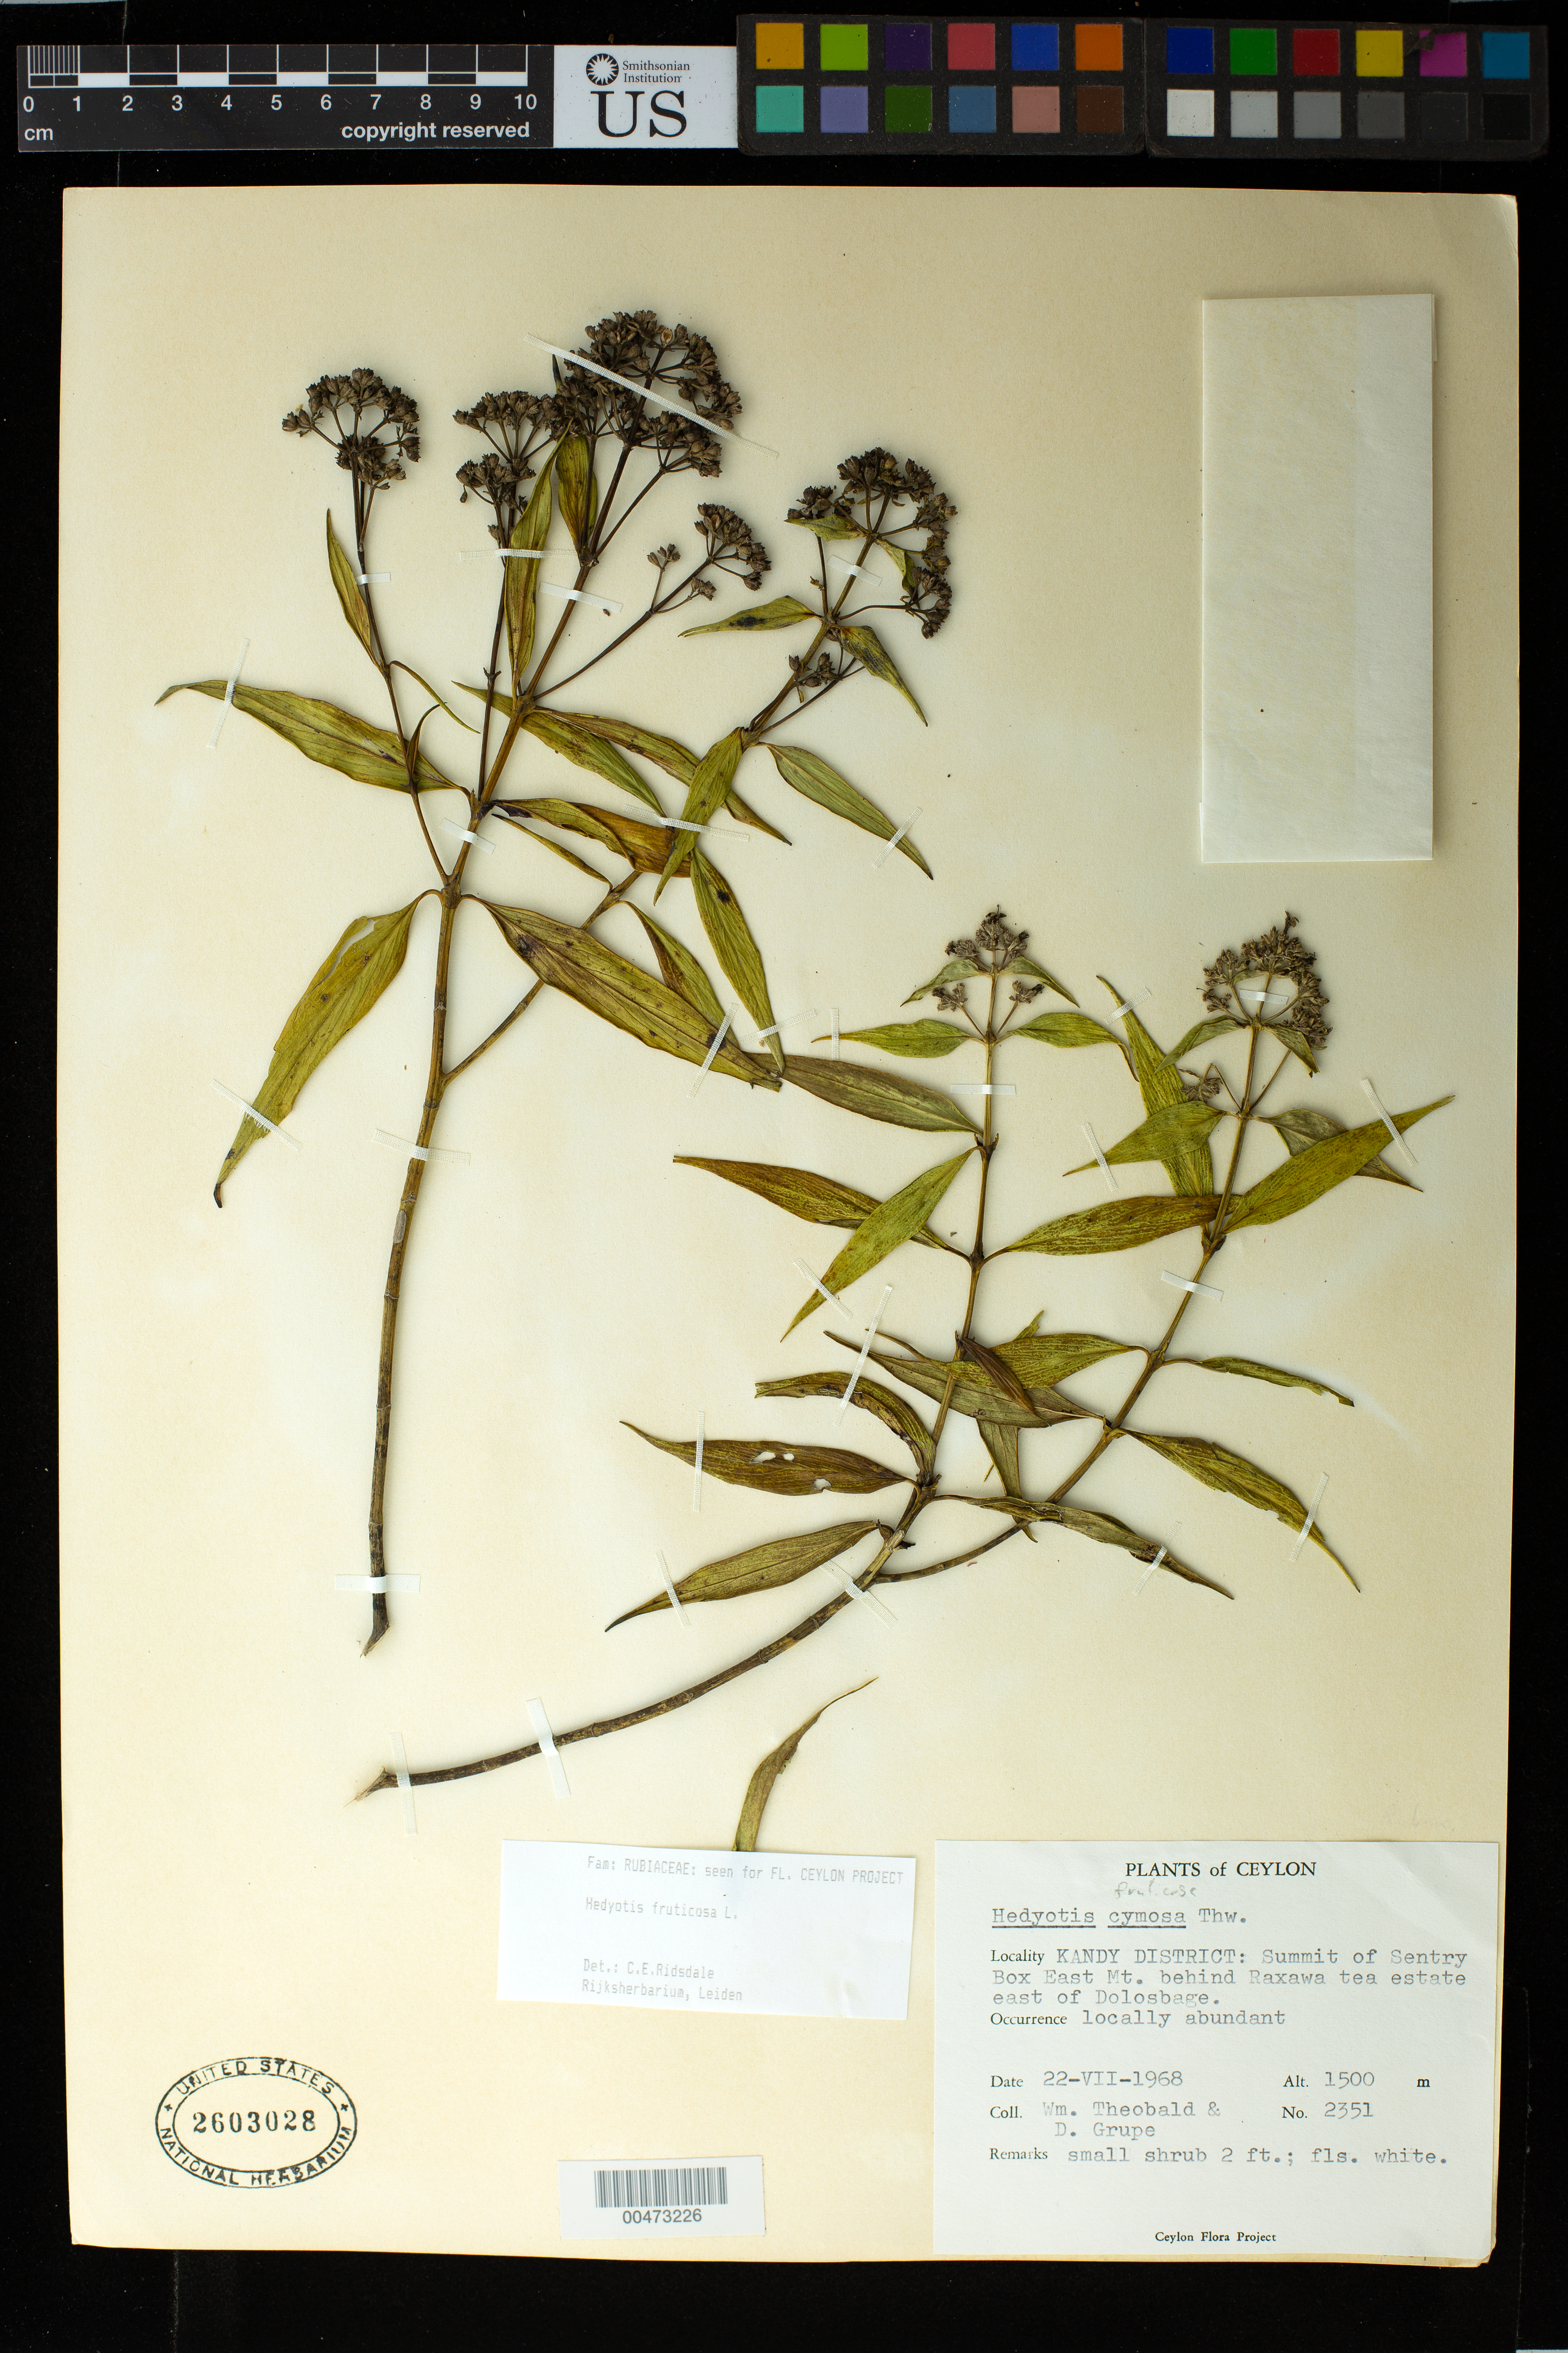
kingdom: Plantae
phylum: Tracheophyta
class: Magnoliopsida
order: Gentianales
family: Rubiaceae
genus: Hedyotis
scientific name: Hedyotis fruticosa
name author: L.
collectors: W. Theobald & D. Grupe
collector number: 2351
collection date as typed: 22 Jul 1968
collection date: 1968-07-22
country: Sri Lanka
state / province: Central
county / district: Kandy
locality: summit of Sentry Box East Mt. behind Raxawa Tea Estate E of Dolosbage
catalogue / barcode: US 2603028